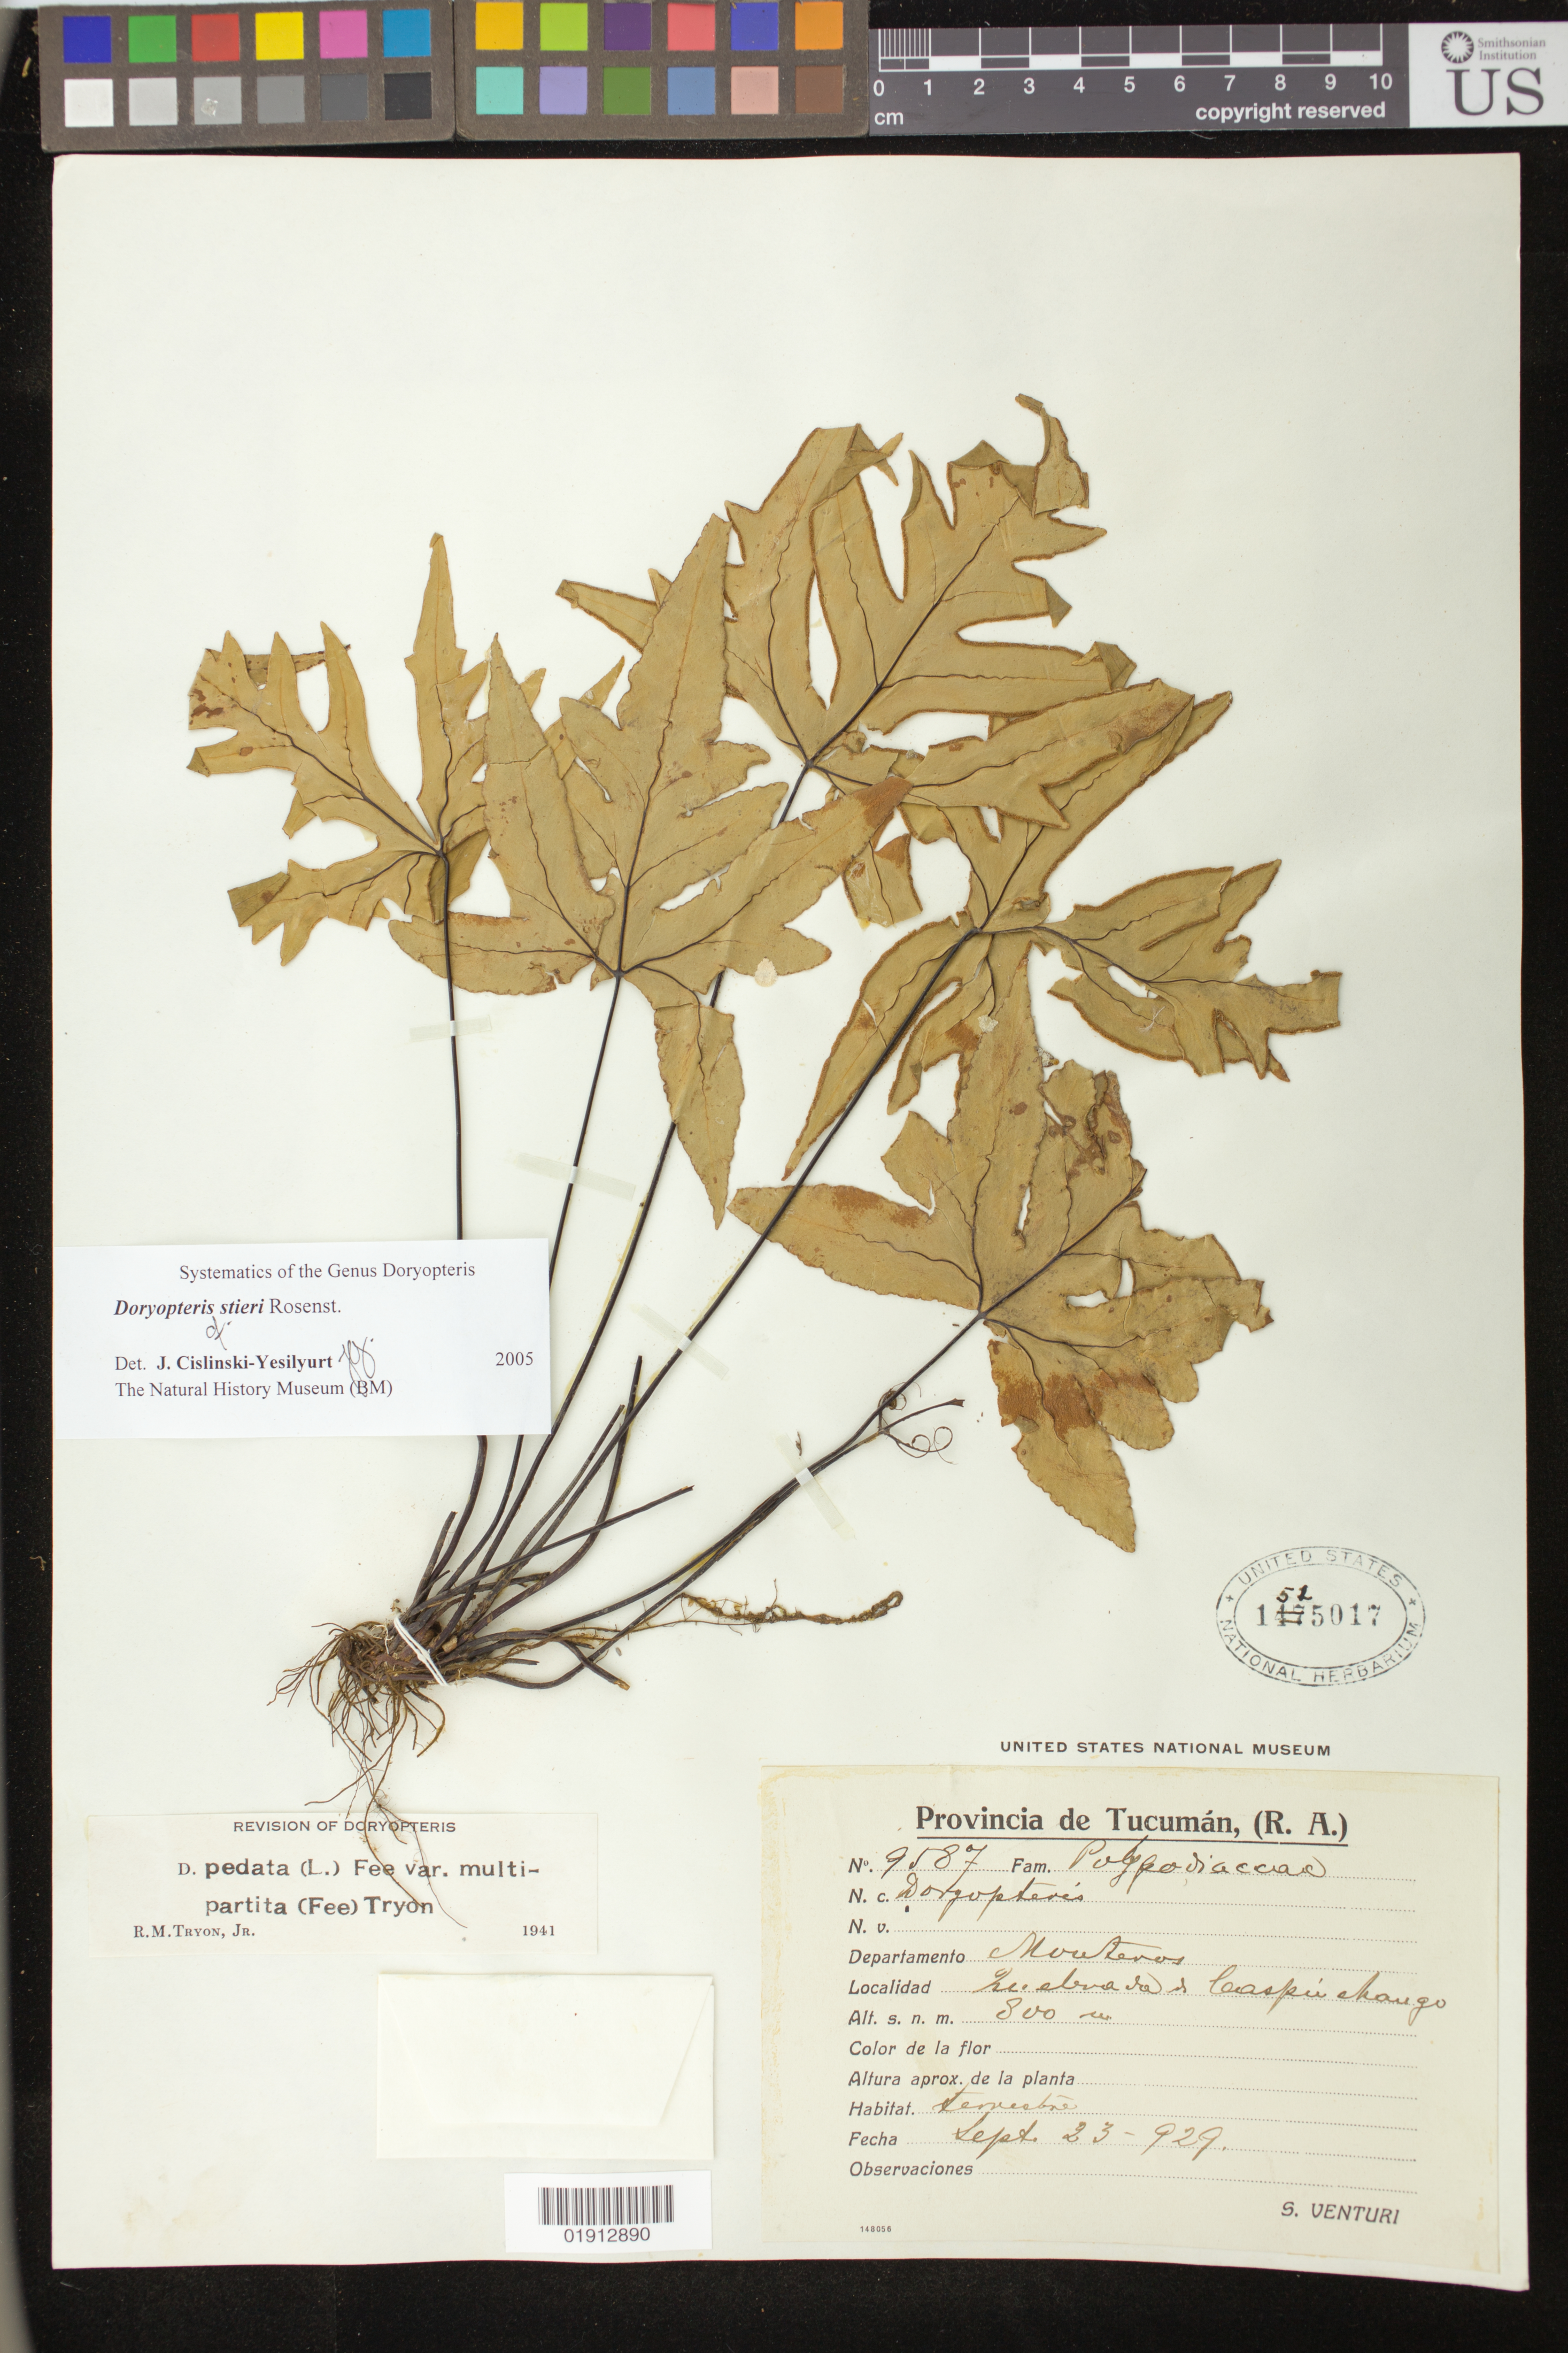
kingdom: Plantae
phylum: Tracheophyta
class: Polypodiopsida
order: Polypodiales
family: Pteridaceae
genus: Doryopteris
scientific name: Doryopteris stieri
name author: Rosenst.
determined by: Yesilyurt, J. C.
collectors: S. Venturi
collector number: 9587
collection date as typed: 23 Sep 1929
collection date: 1929-09-23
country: Argentina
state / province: Tucuman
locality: Departamento Monteros, Caspichango.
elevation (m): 800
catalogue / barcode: US 1525017